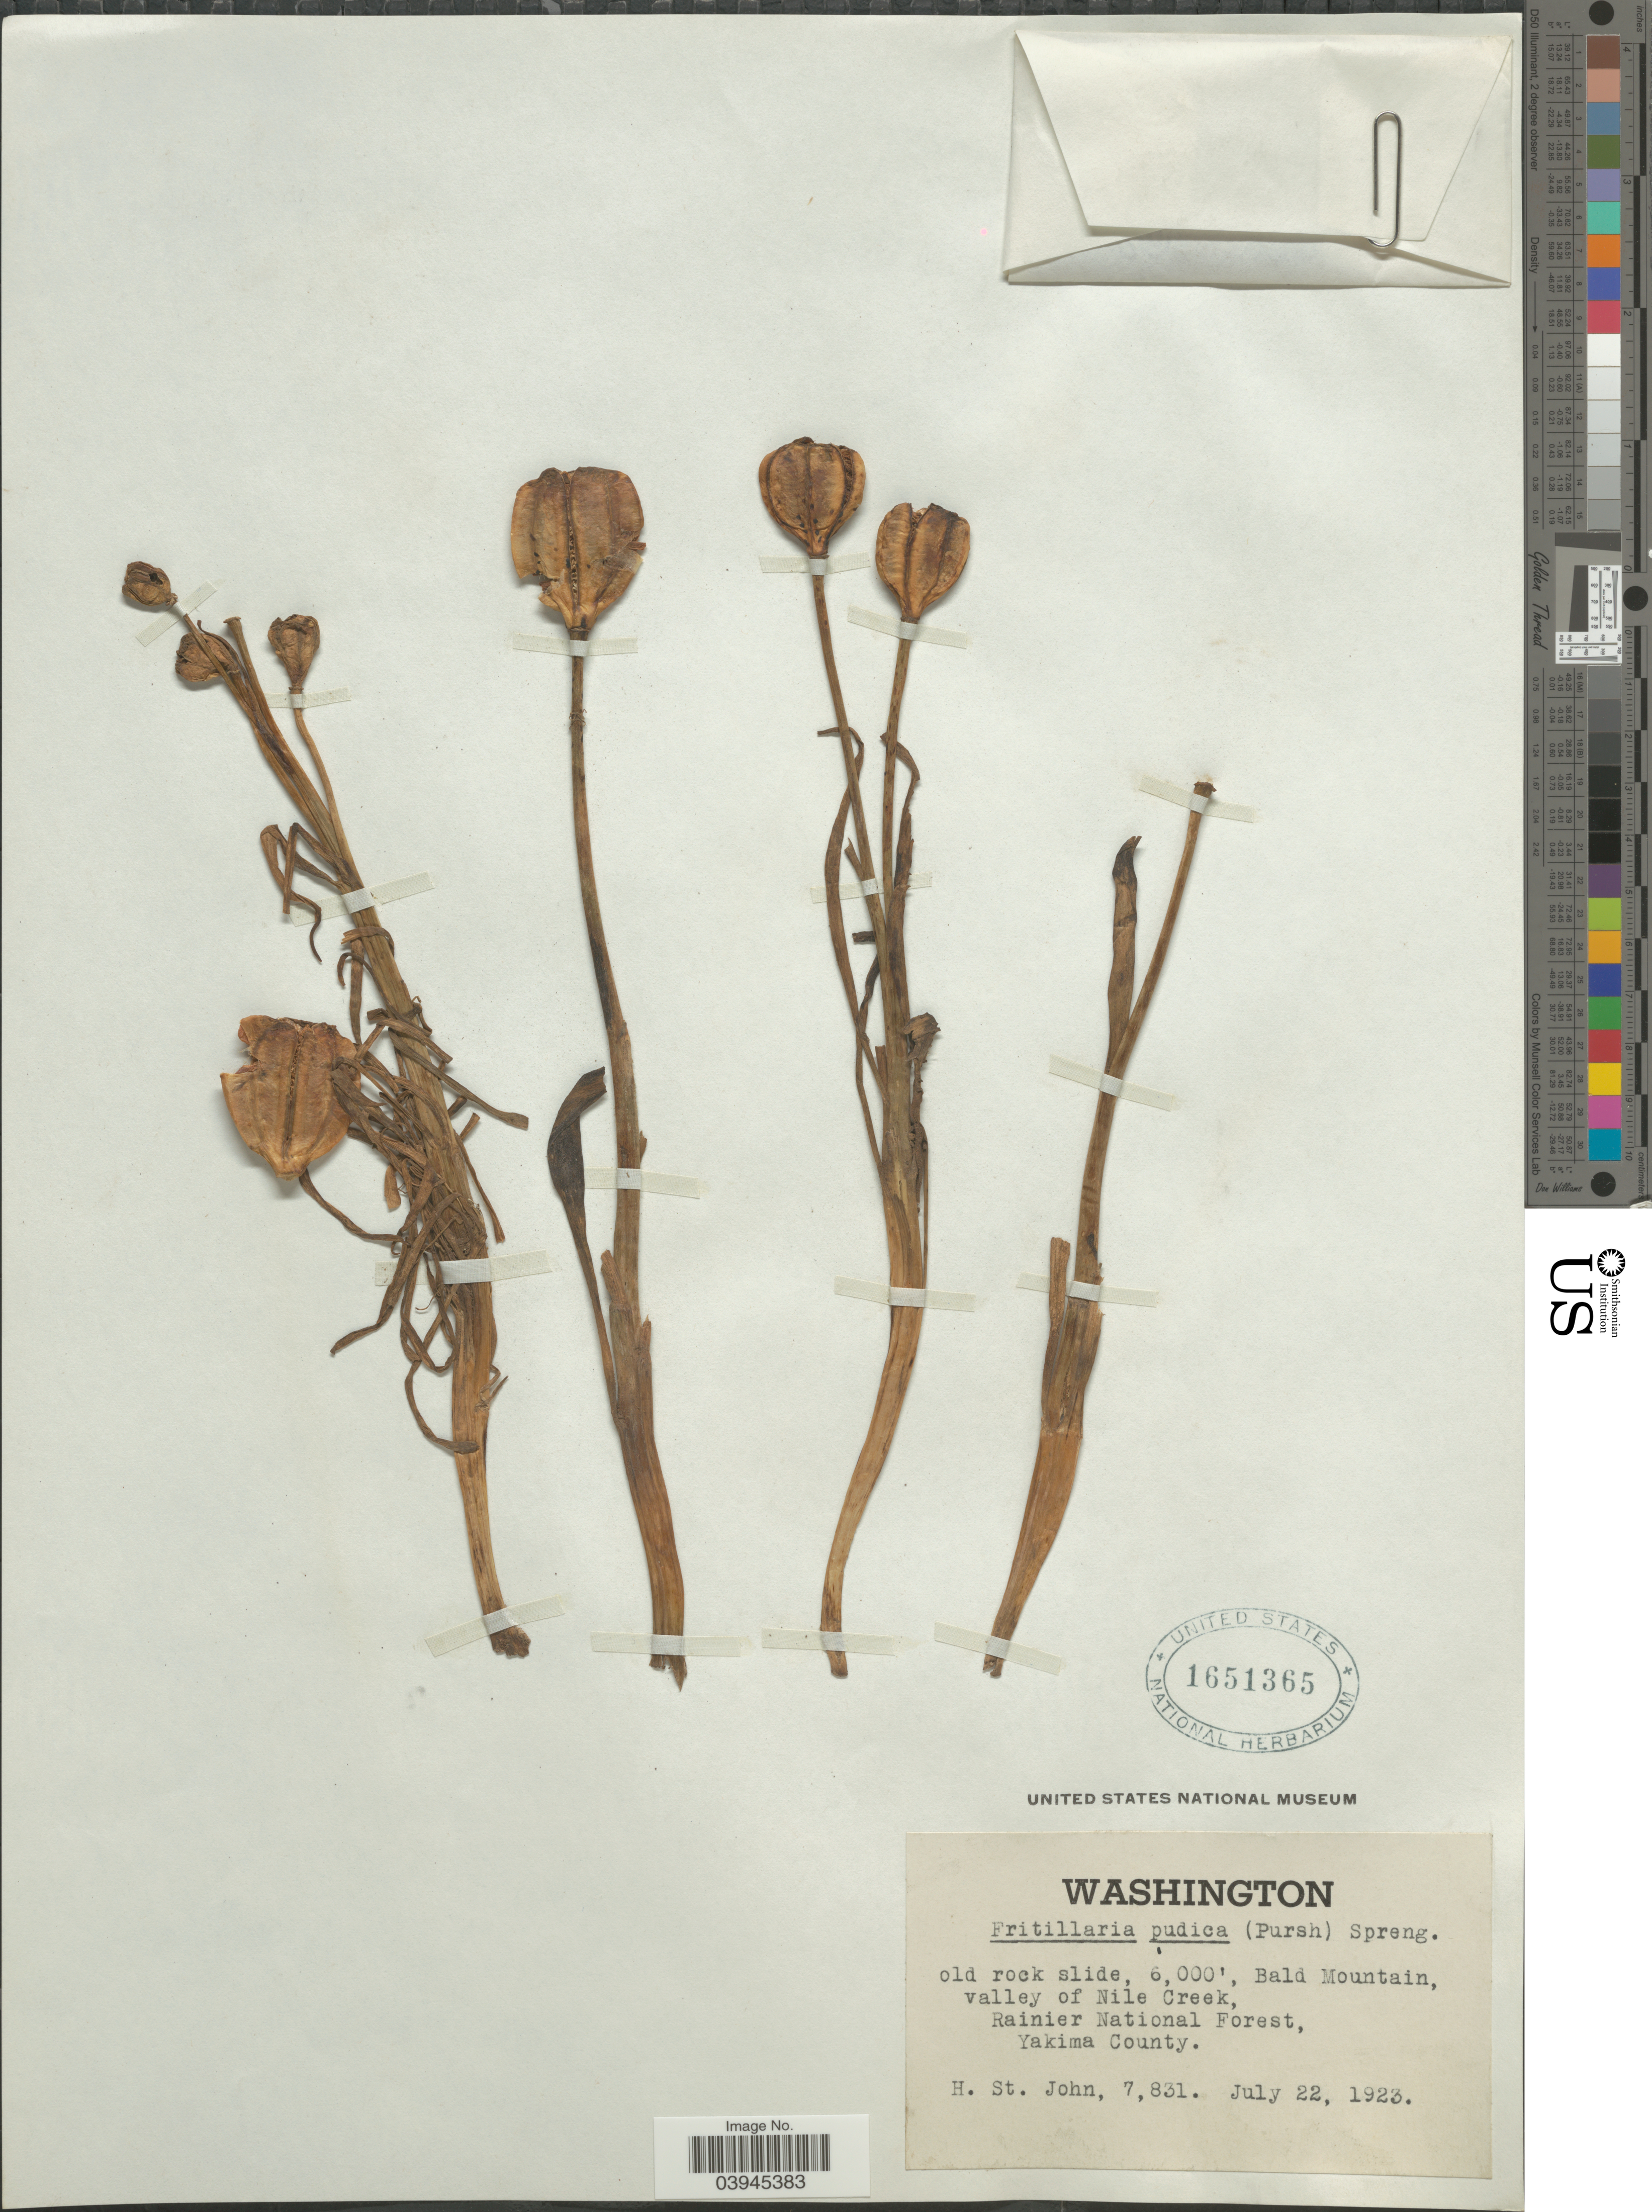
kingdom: Plantae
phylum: Tracheophyta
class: Liliopsida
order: Liliales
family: Liliaceae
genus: Fritillaria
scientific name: Fritillaria pudica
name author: (Pursh) Spreng.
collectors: H. St. John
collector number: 7831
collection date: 1923-07-22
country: United States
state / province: Washington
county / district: Yakima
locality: Old rock slide, Bald Mountain, valley of Nile Creek, Rainier National Forest, Yakima County.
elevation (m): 1829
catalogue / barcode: US 1651365